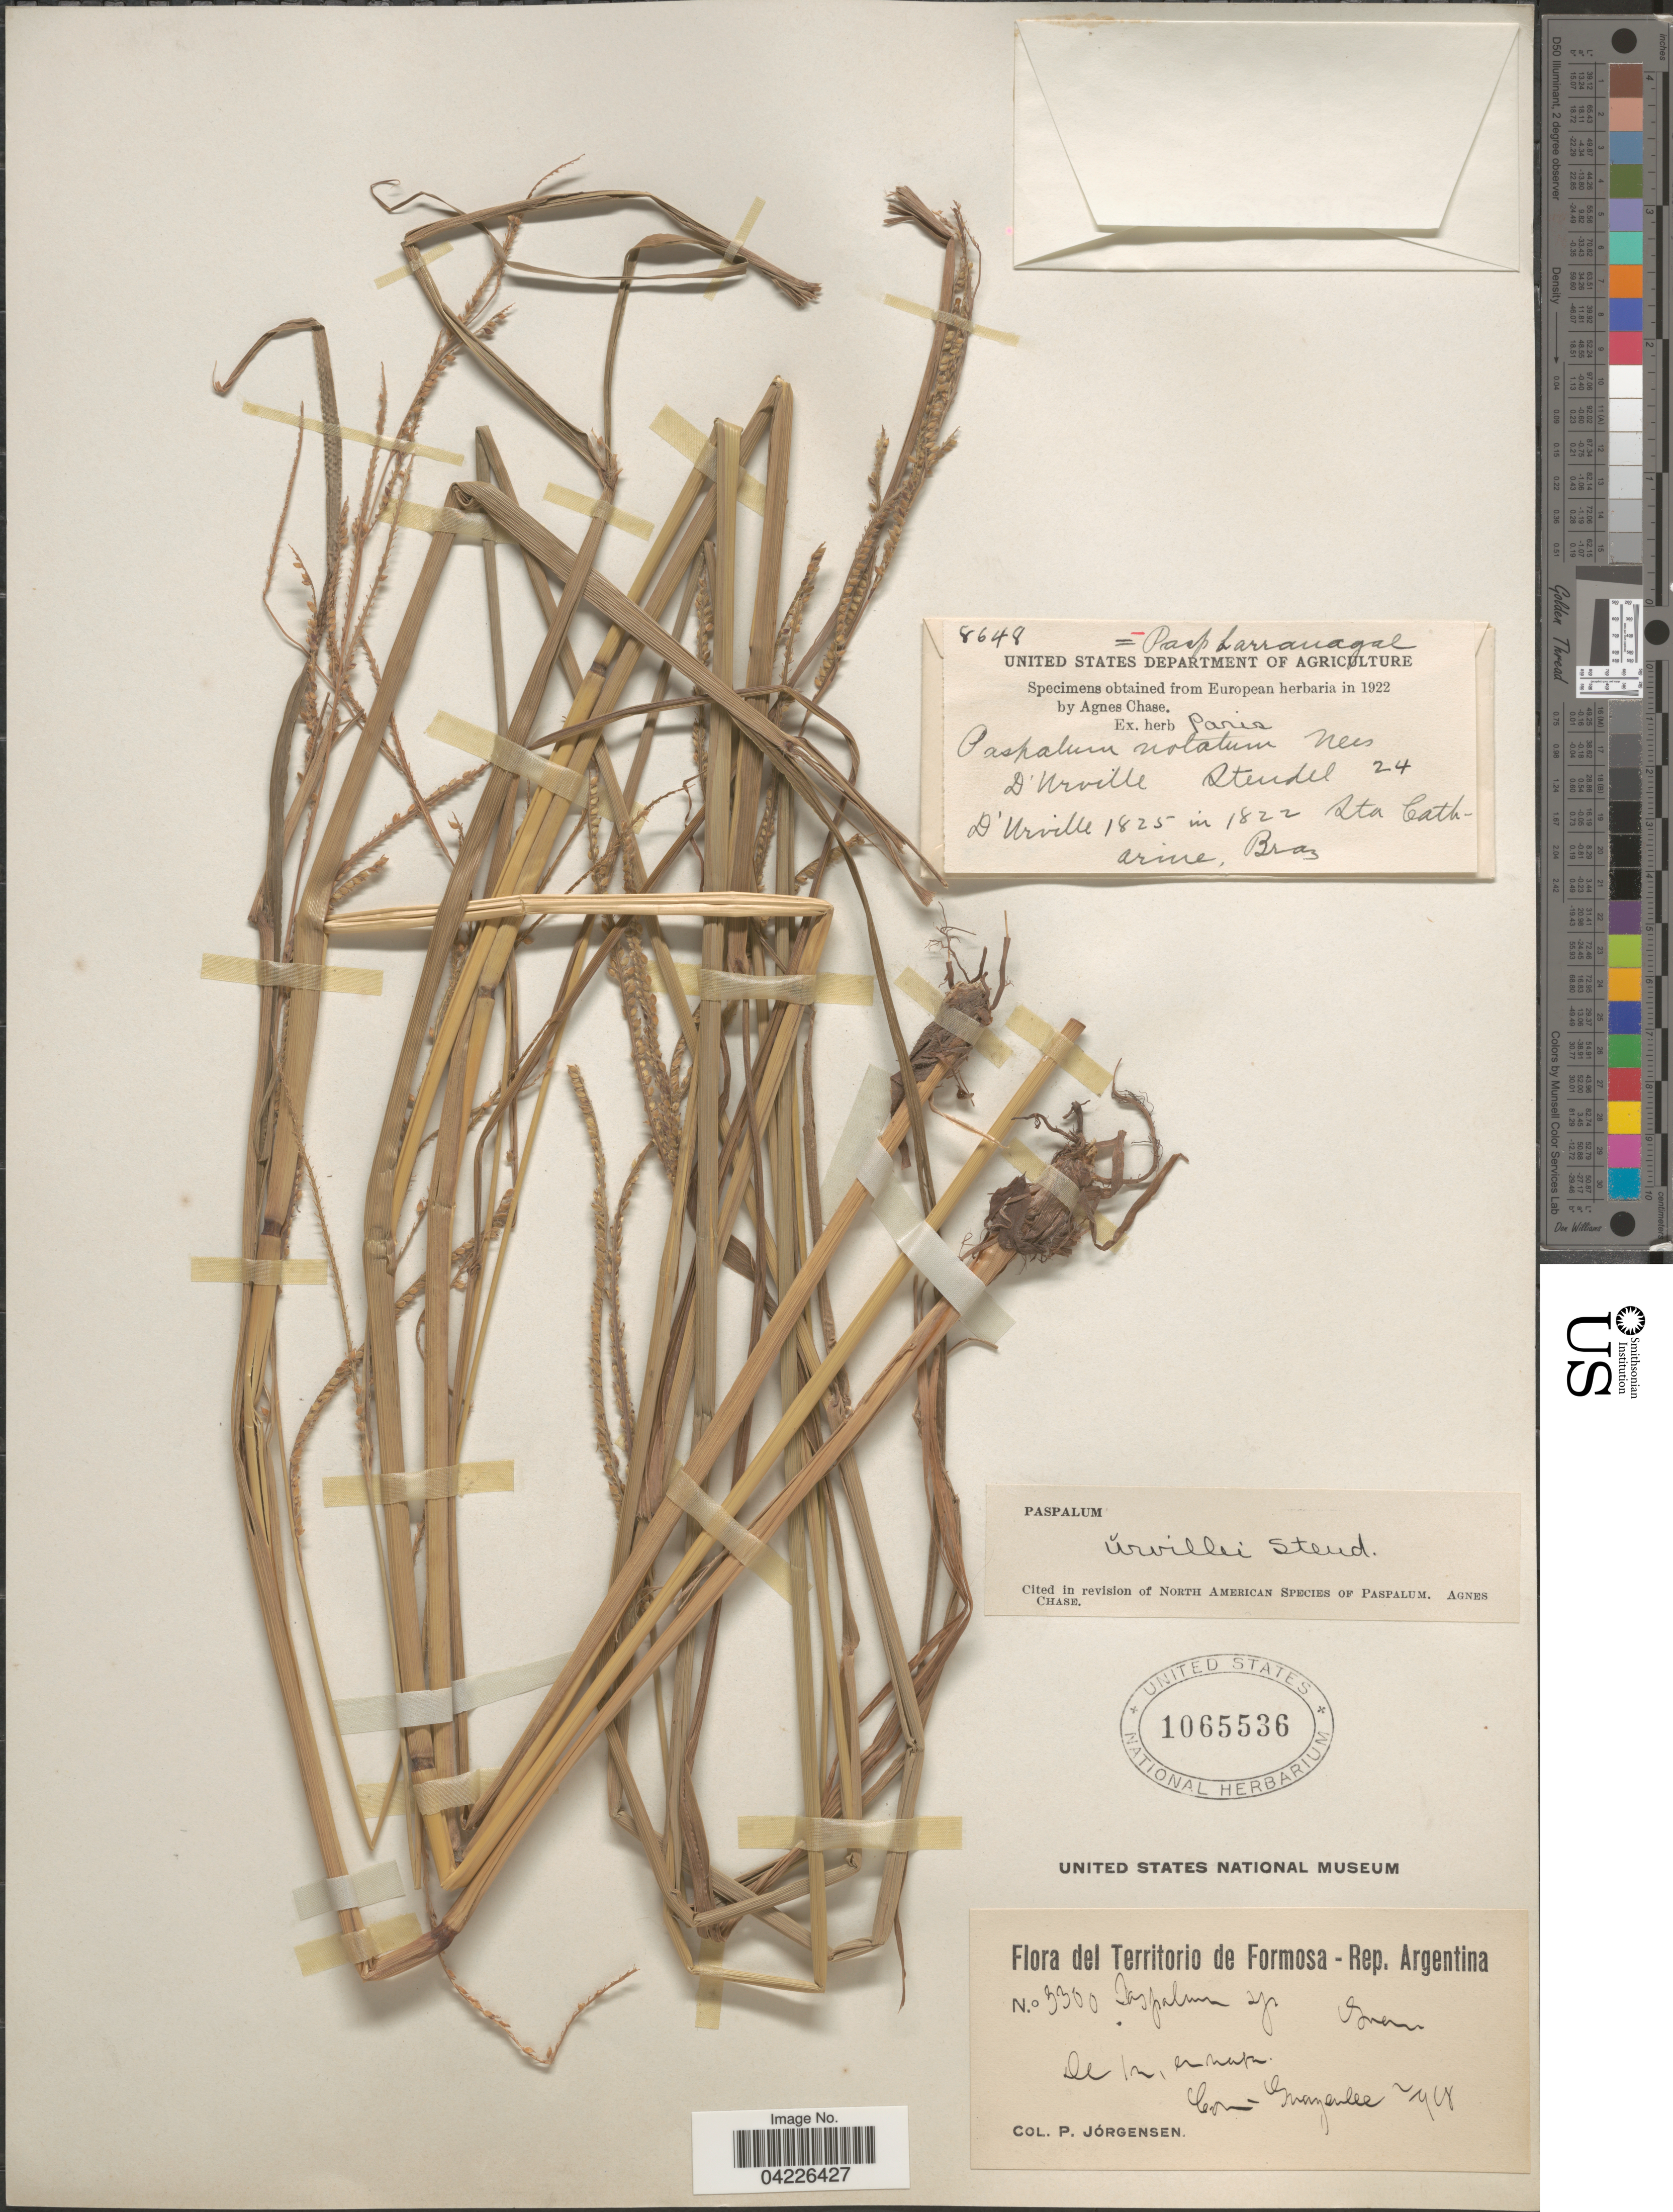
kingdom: Plantae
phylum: Tracheophyta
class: Liliopsida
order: Poales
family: Poaceae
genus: Paspalum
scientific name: Paspalum urvillei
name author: Steud.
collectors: D'Urville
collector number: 8648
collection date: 1822/1825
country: Brazil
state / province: Santa Catarina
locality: Sta Catharine.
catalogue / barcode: US 1065536-2